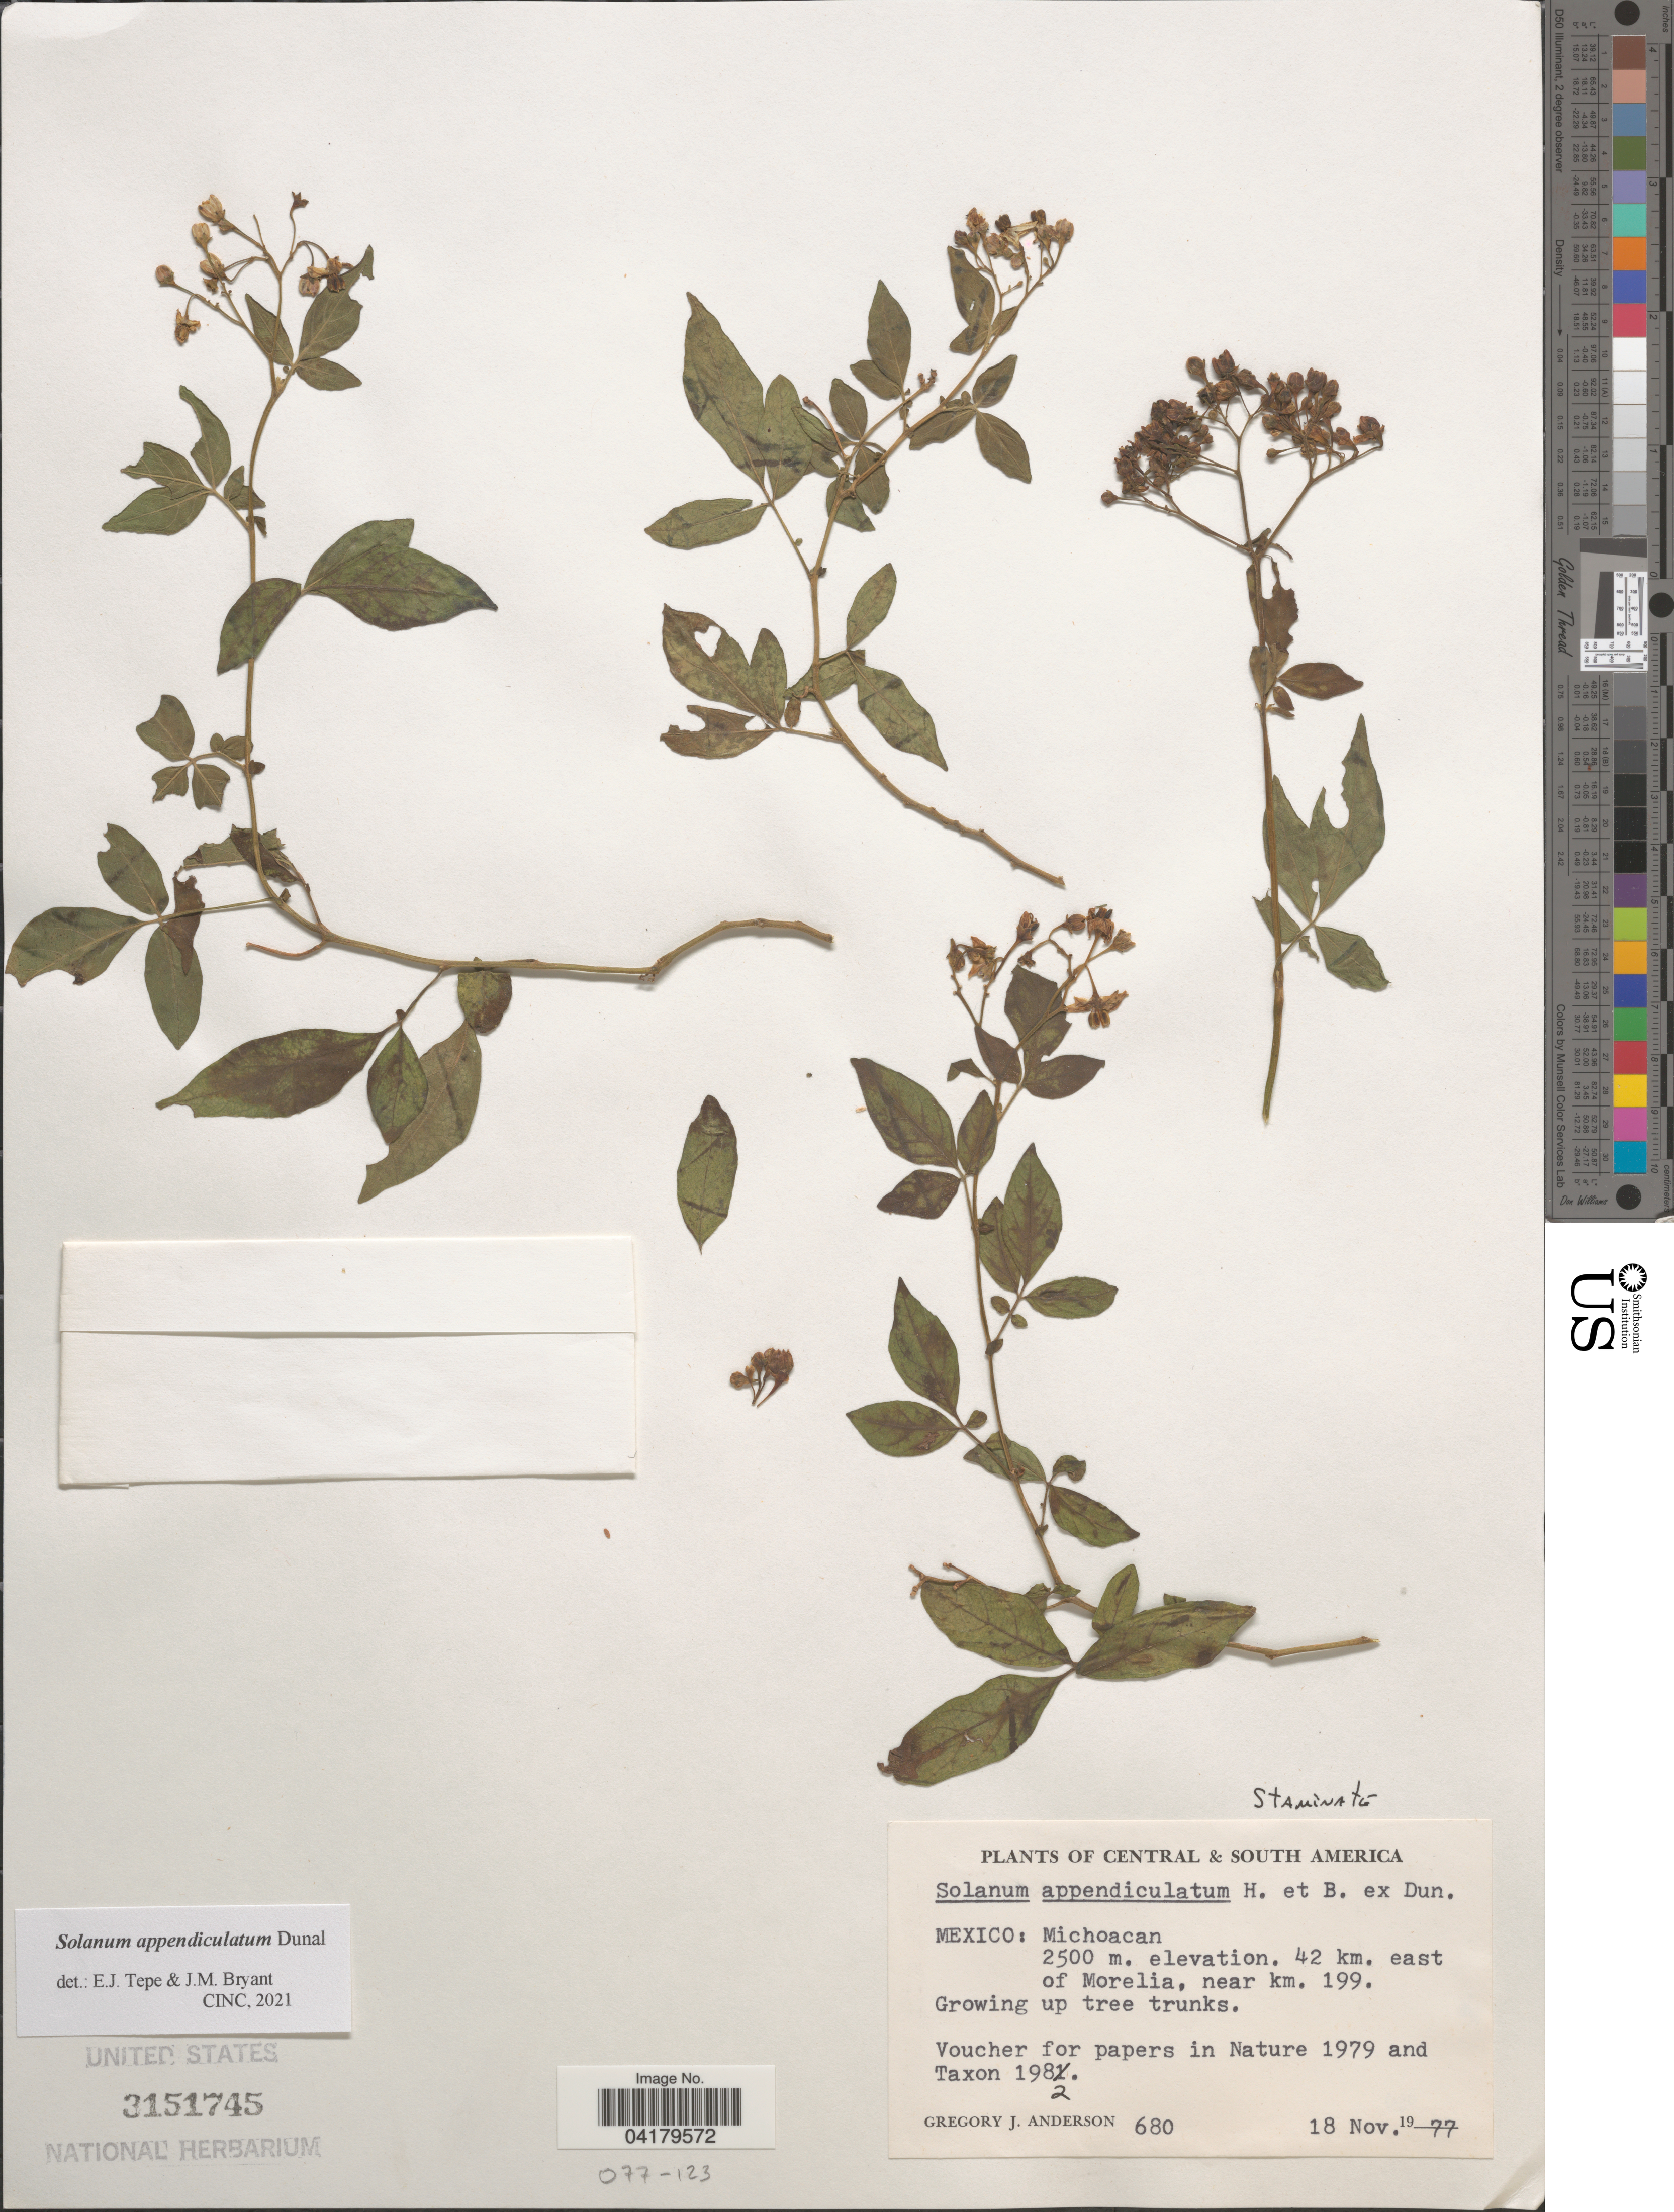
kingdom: Plantae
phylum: Tracheophyta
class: Magnoliopsida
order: Solanales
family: Solanaceae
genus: Solanum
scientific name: Solanum appendiculatum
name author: Humb. & Bonpl. ex Dunal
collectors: G. J. Anderson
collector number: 680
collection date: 1977-11-18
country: Mexico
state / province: Michoacán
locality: Central & South America. 42 km. east of Morelia, near km. 199.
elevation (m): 2500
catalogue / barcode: US 3151745